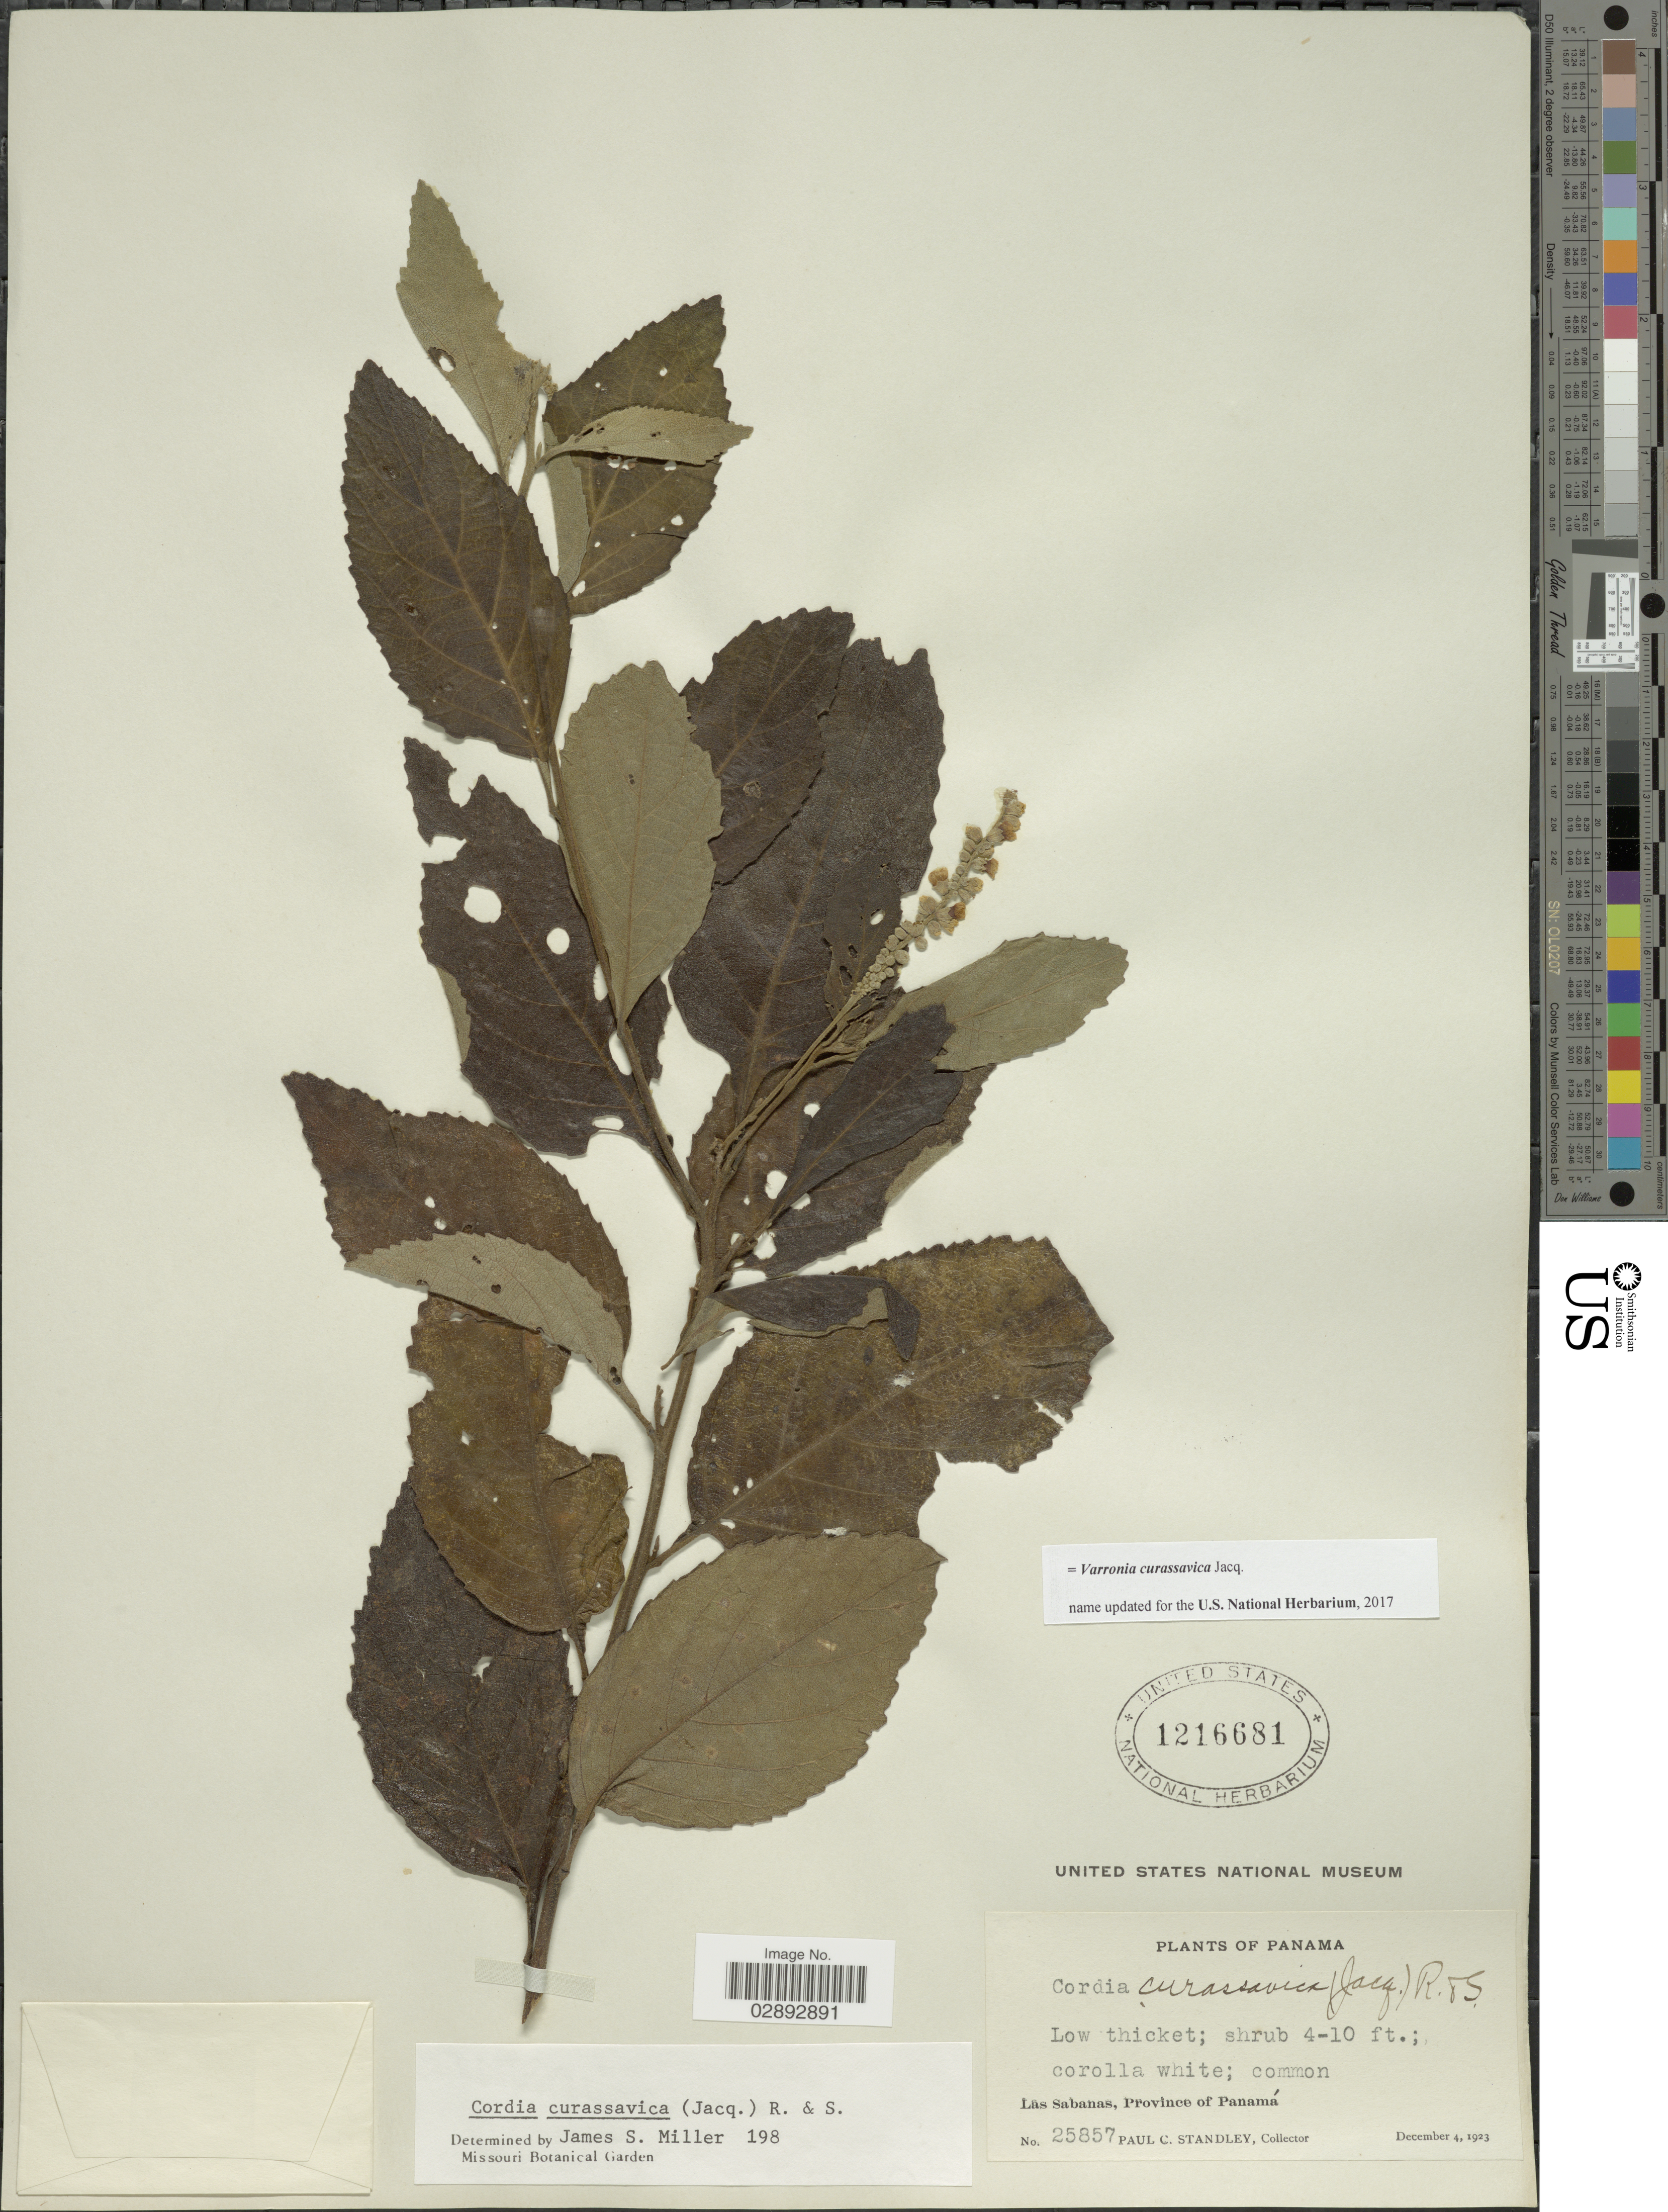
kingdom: Plantae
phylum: Tracheophyta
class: Magnoliopsida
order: Boraginales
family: Cordiaceae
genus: Varronia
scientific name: Varronia curassavica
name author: Jacq.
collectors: P. C. Standley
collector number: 25857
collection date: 1923-12-04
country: Panama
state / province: Panamá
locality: Las Sabanas, Province of Panamá.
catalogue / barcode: US 1216681